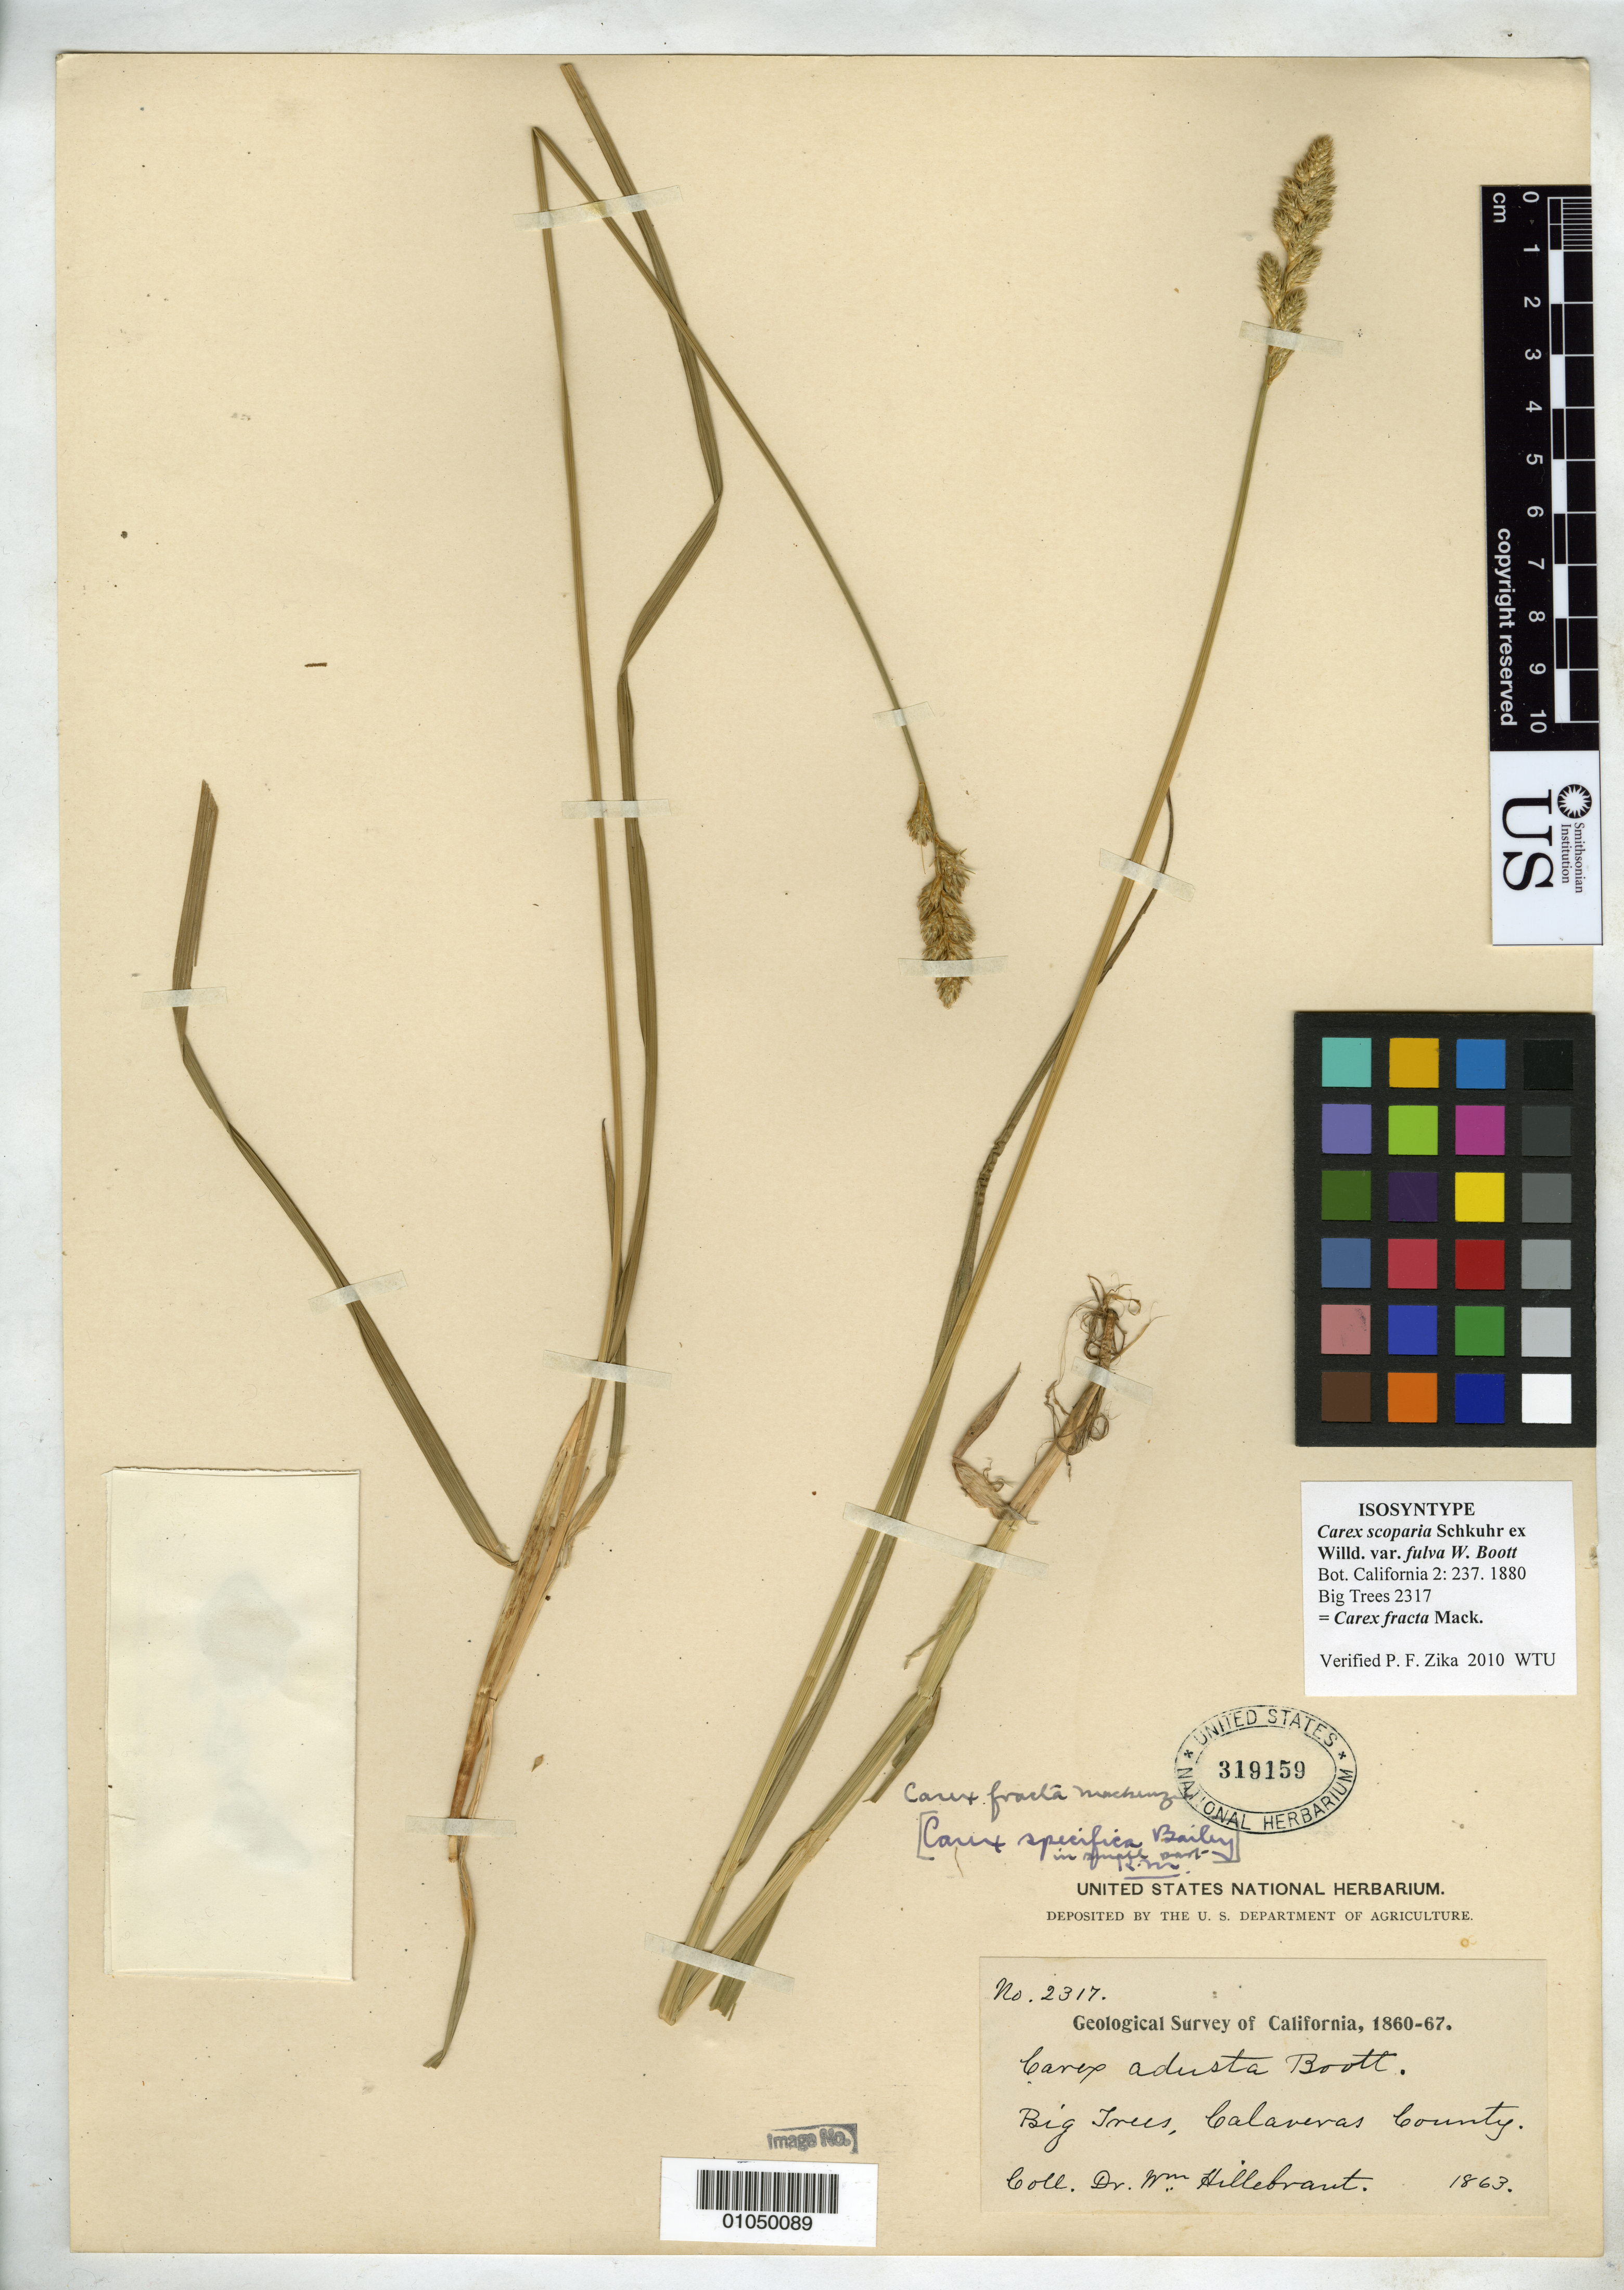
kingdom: Plantae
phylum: Tracheophyta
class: Liliopsida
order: Poales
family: Cyperaceae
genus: Carex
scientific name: Carex scoparia var. fulva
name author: W. Boott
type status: Isosyntype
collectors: W. Hillebrand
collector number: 2317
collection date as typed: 1863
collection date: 1863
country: United States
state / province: California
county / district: Calaveras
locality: Big Trees, Calaveras County.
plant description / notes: Collector cited as "Hillebrand" in protologue but "Hillebrant" on label.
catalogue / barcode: US 319159